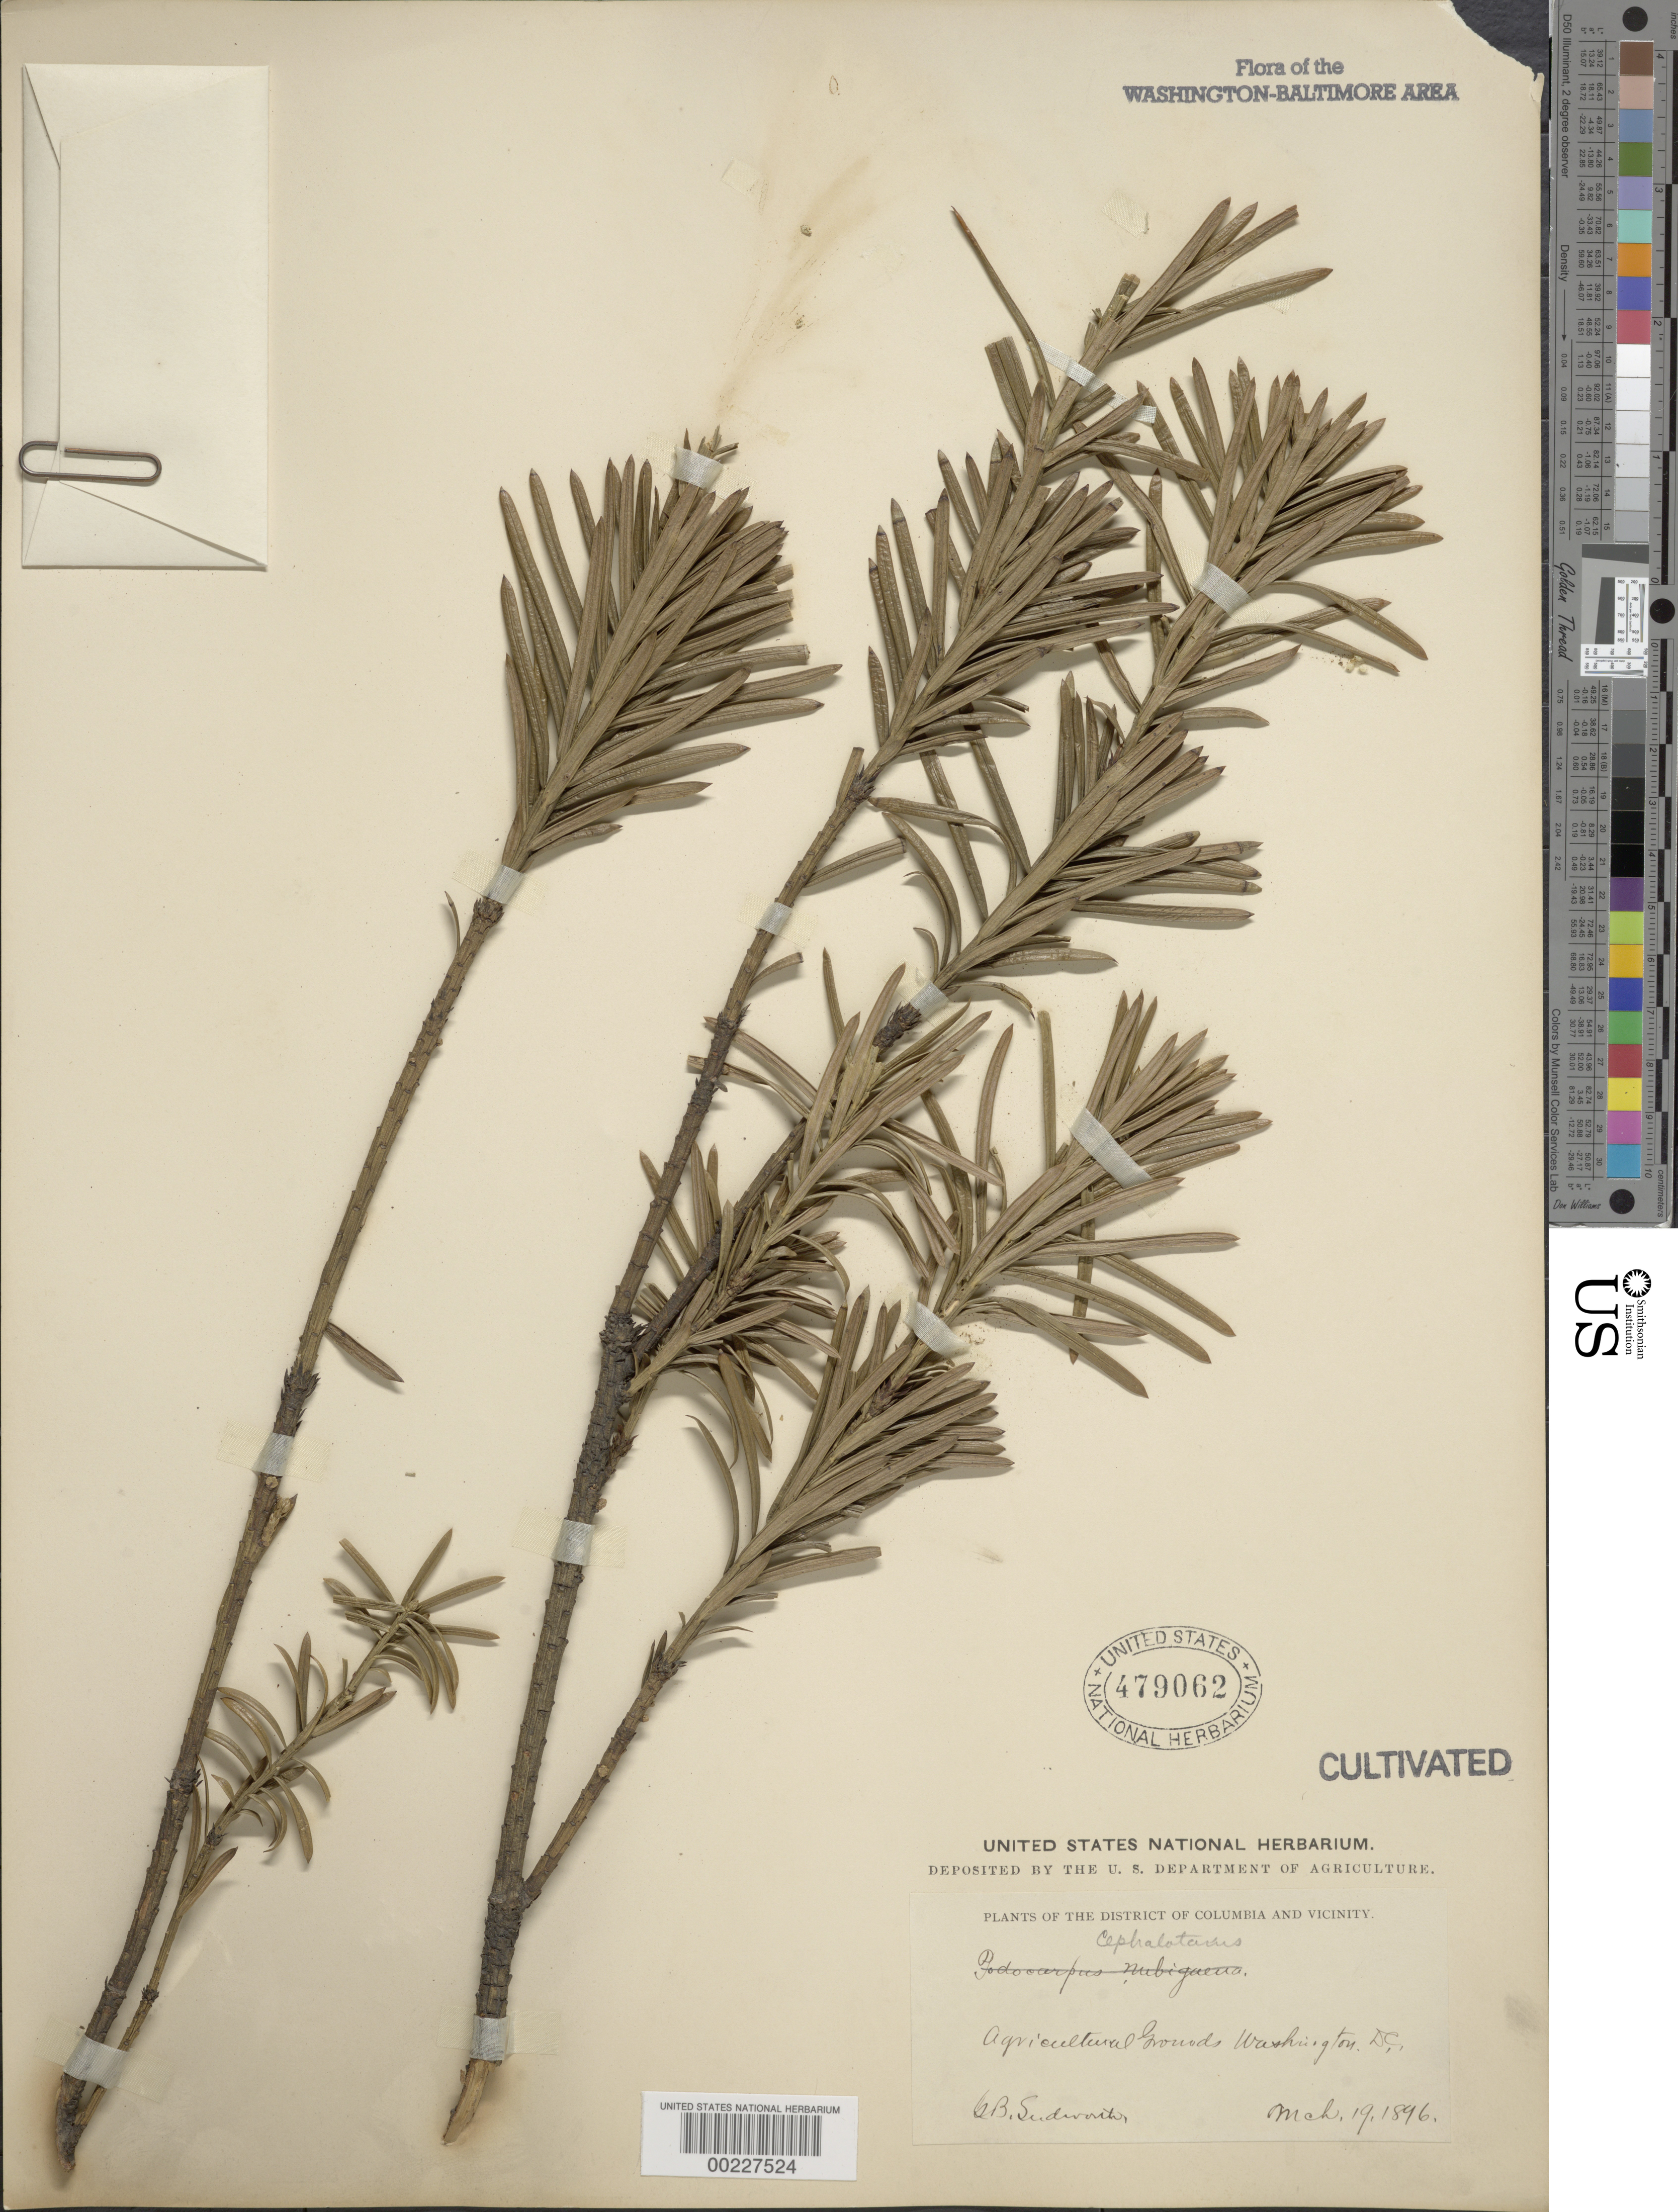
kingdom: Plantae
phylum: Tracheophyta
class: Pinopsida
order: Pinales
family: Cephalotaxaceae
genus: Cephalotaxus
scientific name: Cephalotaxus sp.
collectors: G. B. Sudworth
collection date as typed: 19 Mar 1896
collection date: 1896-03-19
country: United States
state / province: District of Columbia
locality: Agricultural grounds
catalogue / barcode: US 479062